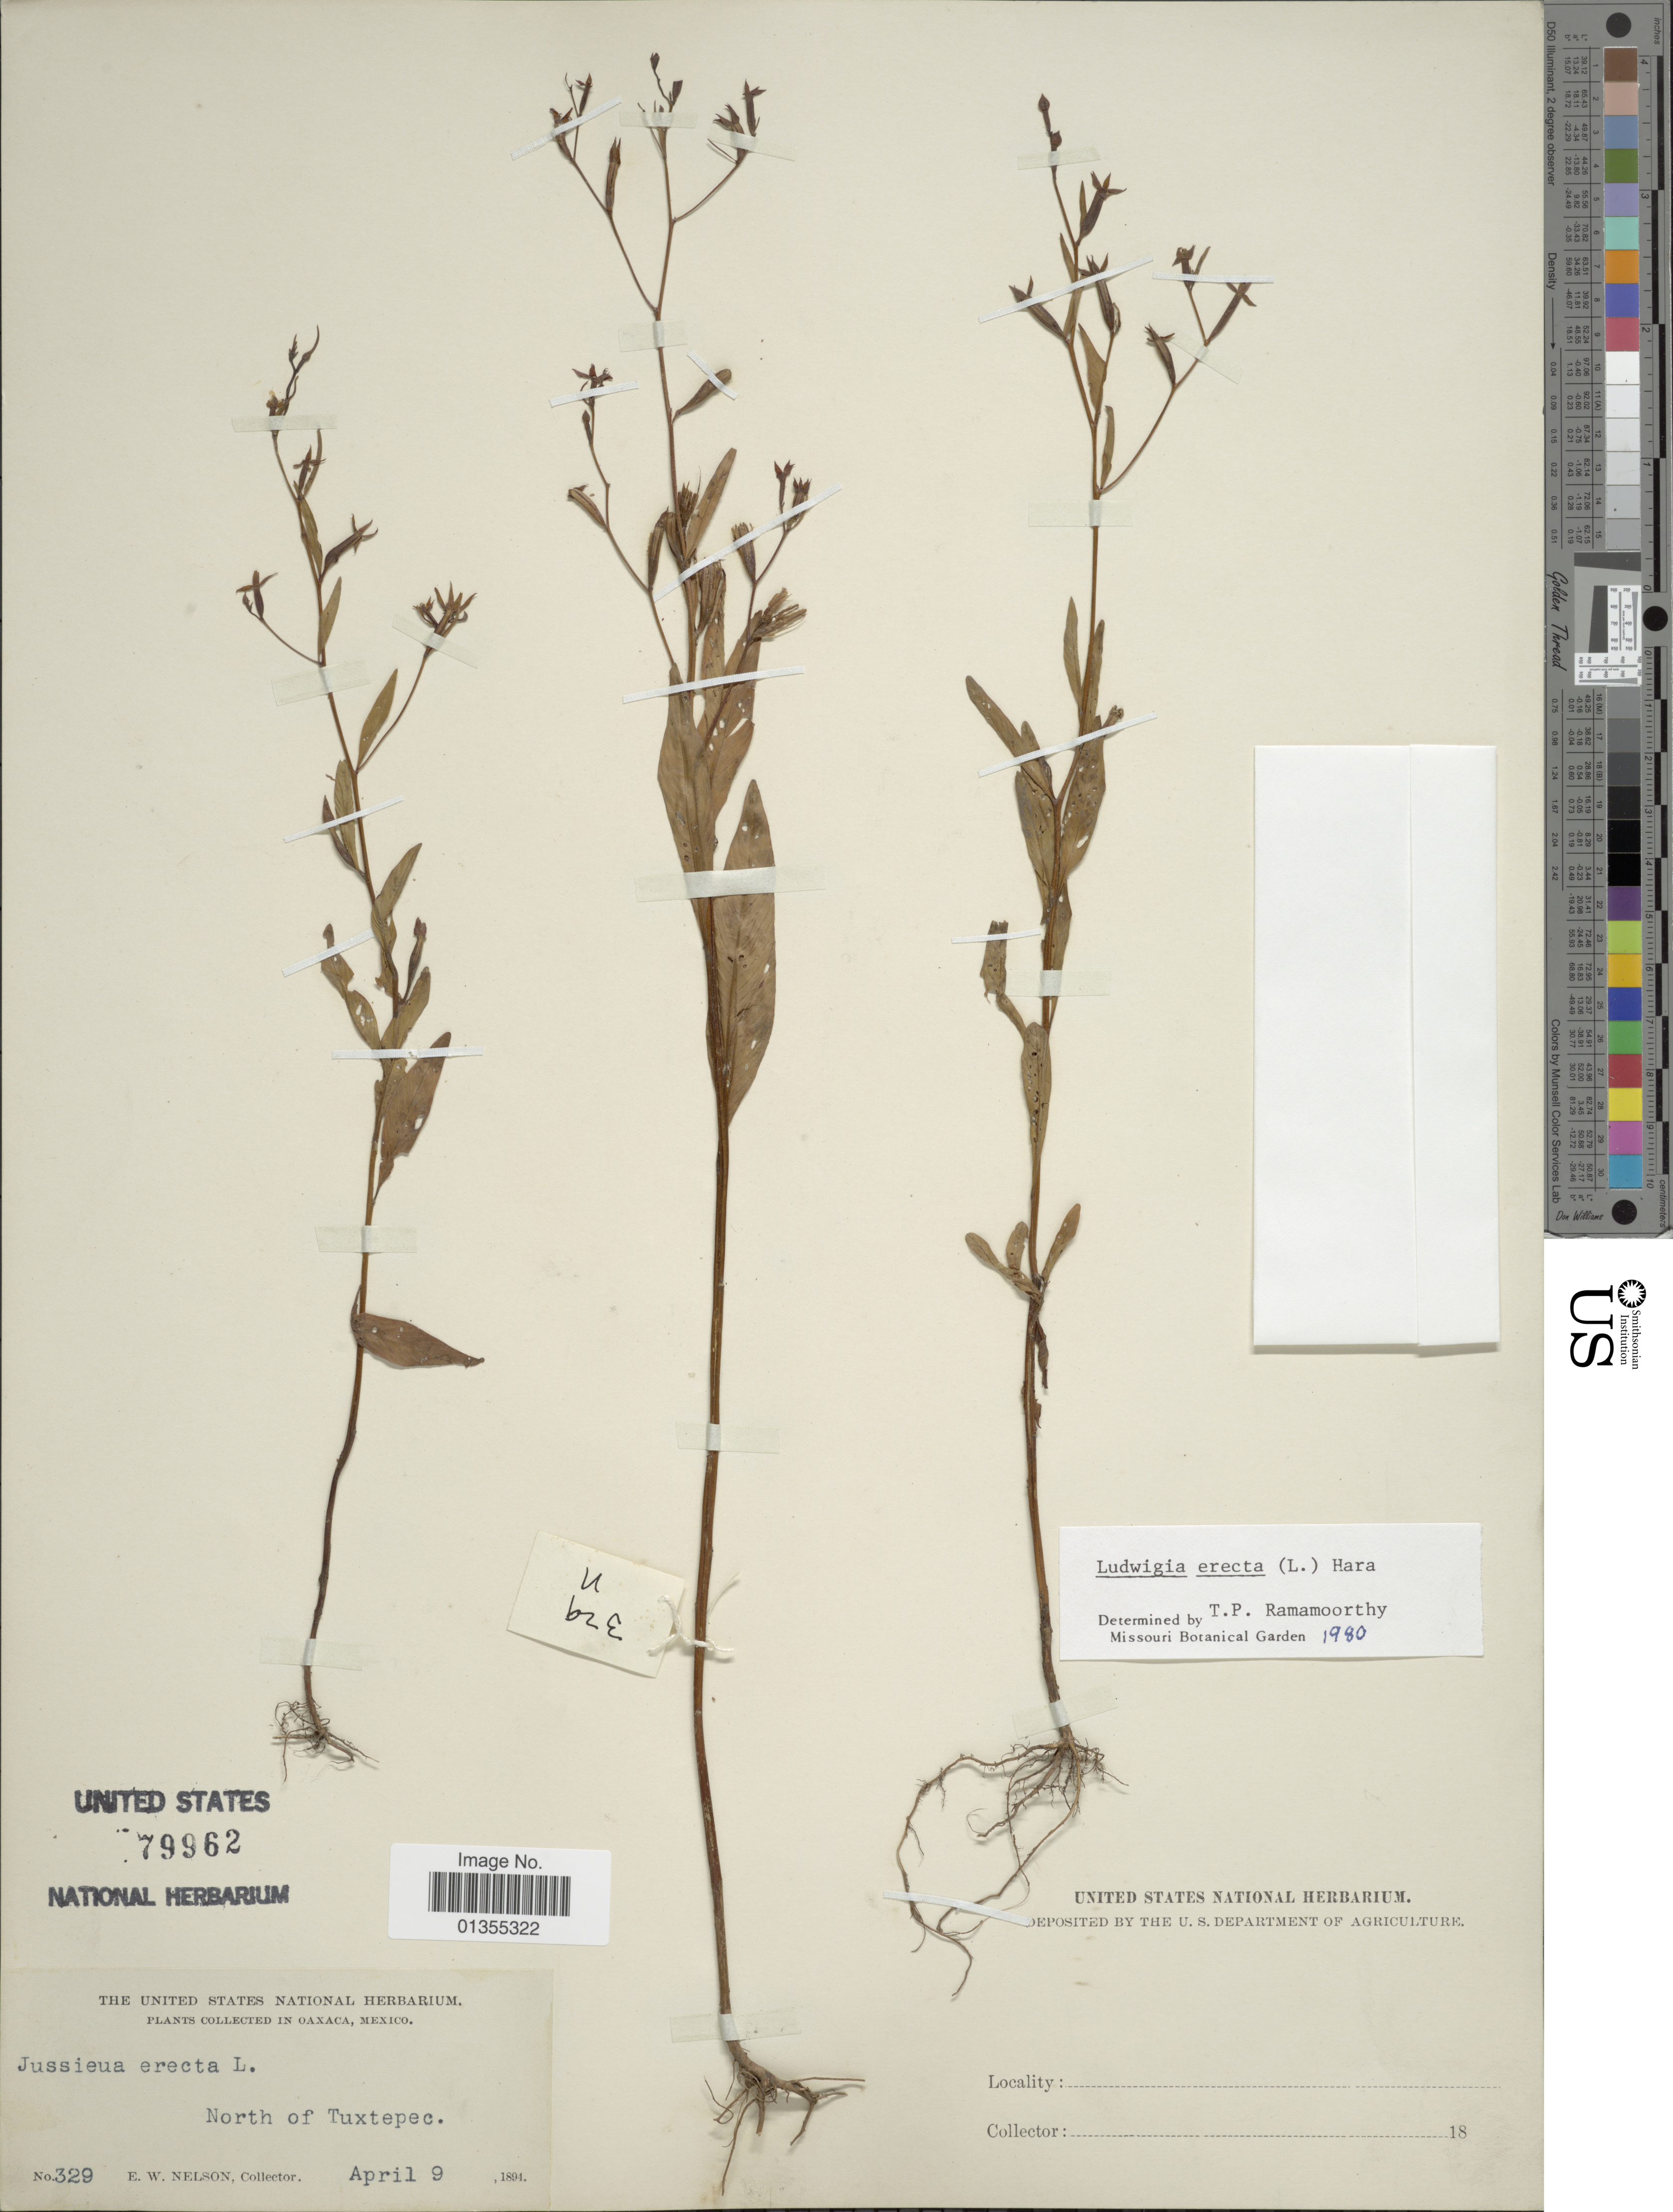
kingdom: Plantae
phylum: Tracheophyta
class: Magnoliopsida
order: Myrtales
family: Onagraceae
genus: Ludwigia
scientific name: Ludwigia erecta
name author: (L.) H. Hara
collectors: E. W. Nelson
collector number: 329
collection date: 1894-04-09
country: Mexico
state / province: Oaxaca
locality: North of Tuxtepec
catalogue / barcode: US 79962